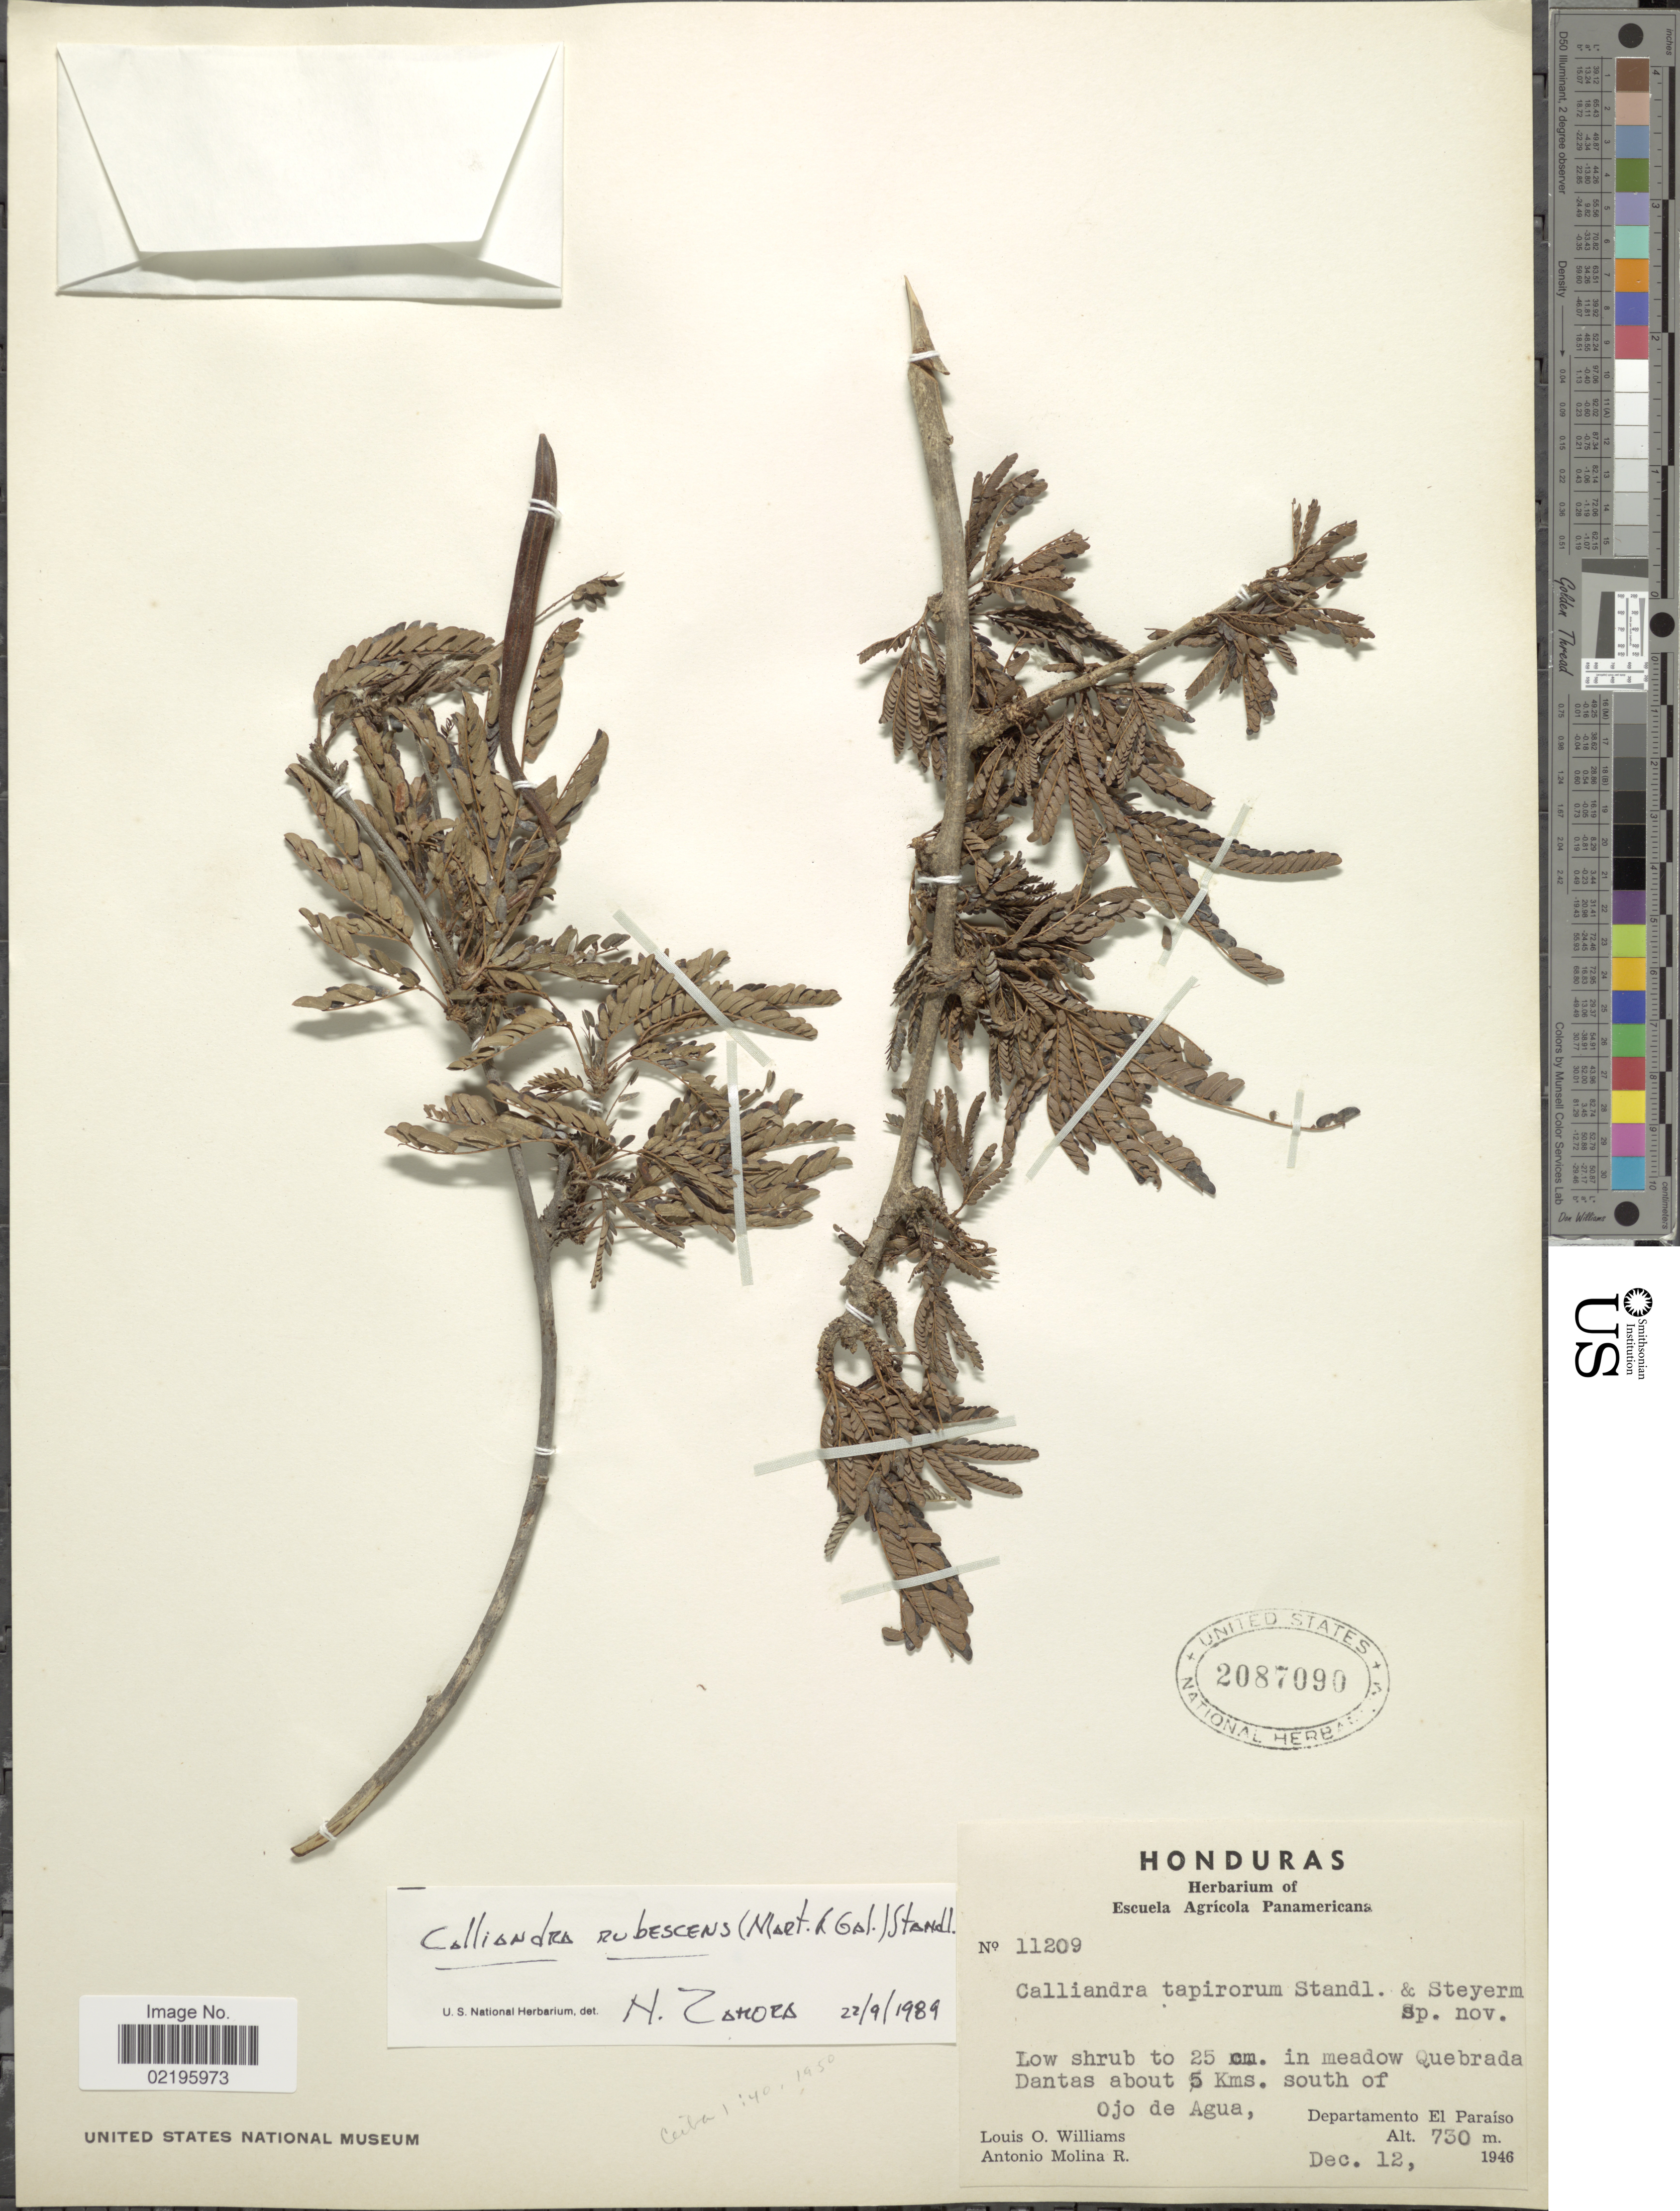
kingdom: Plantae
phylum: Tracheophyta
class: Magnoliopsida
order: Fabales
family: Fabaceae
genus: Calliandra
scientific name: Calliandra rubescens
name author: (M. Martens) Standl.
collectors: L. O. Williams & A. Molina R.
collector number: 11209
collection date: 1946-12-12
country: Honduras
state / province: El Paraíso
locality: In meadow Quebrada Dantas about 5 kms. south of Ojo de Agua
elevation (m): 730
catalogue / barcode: US 2087090